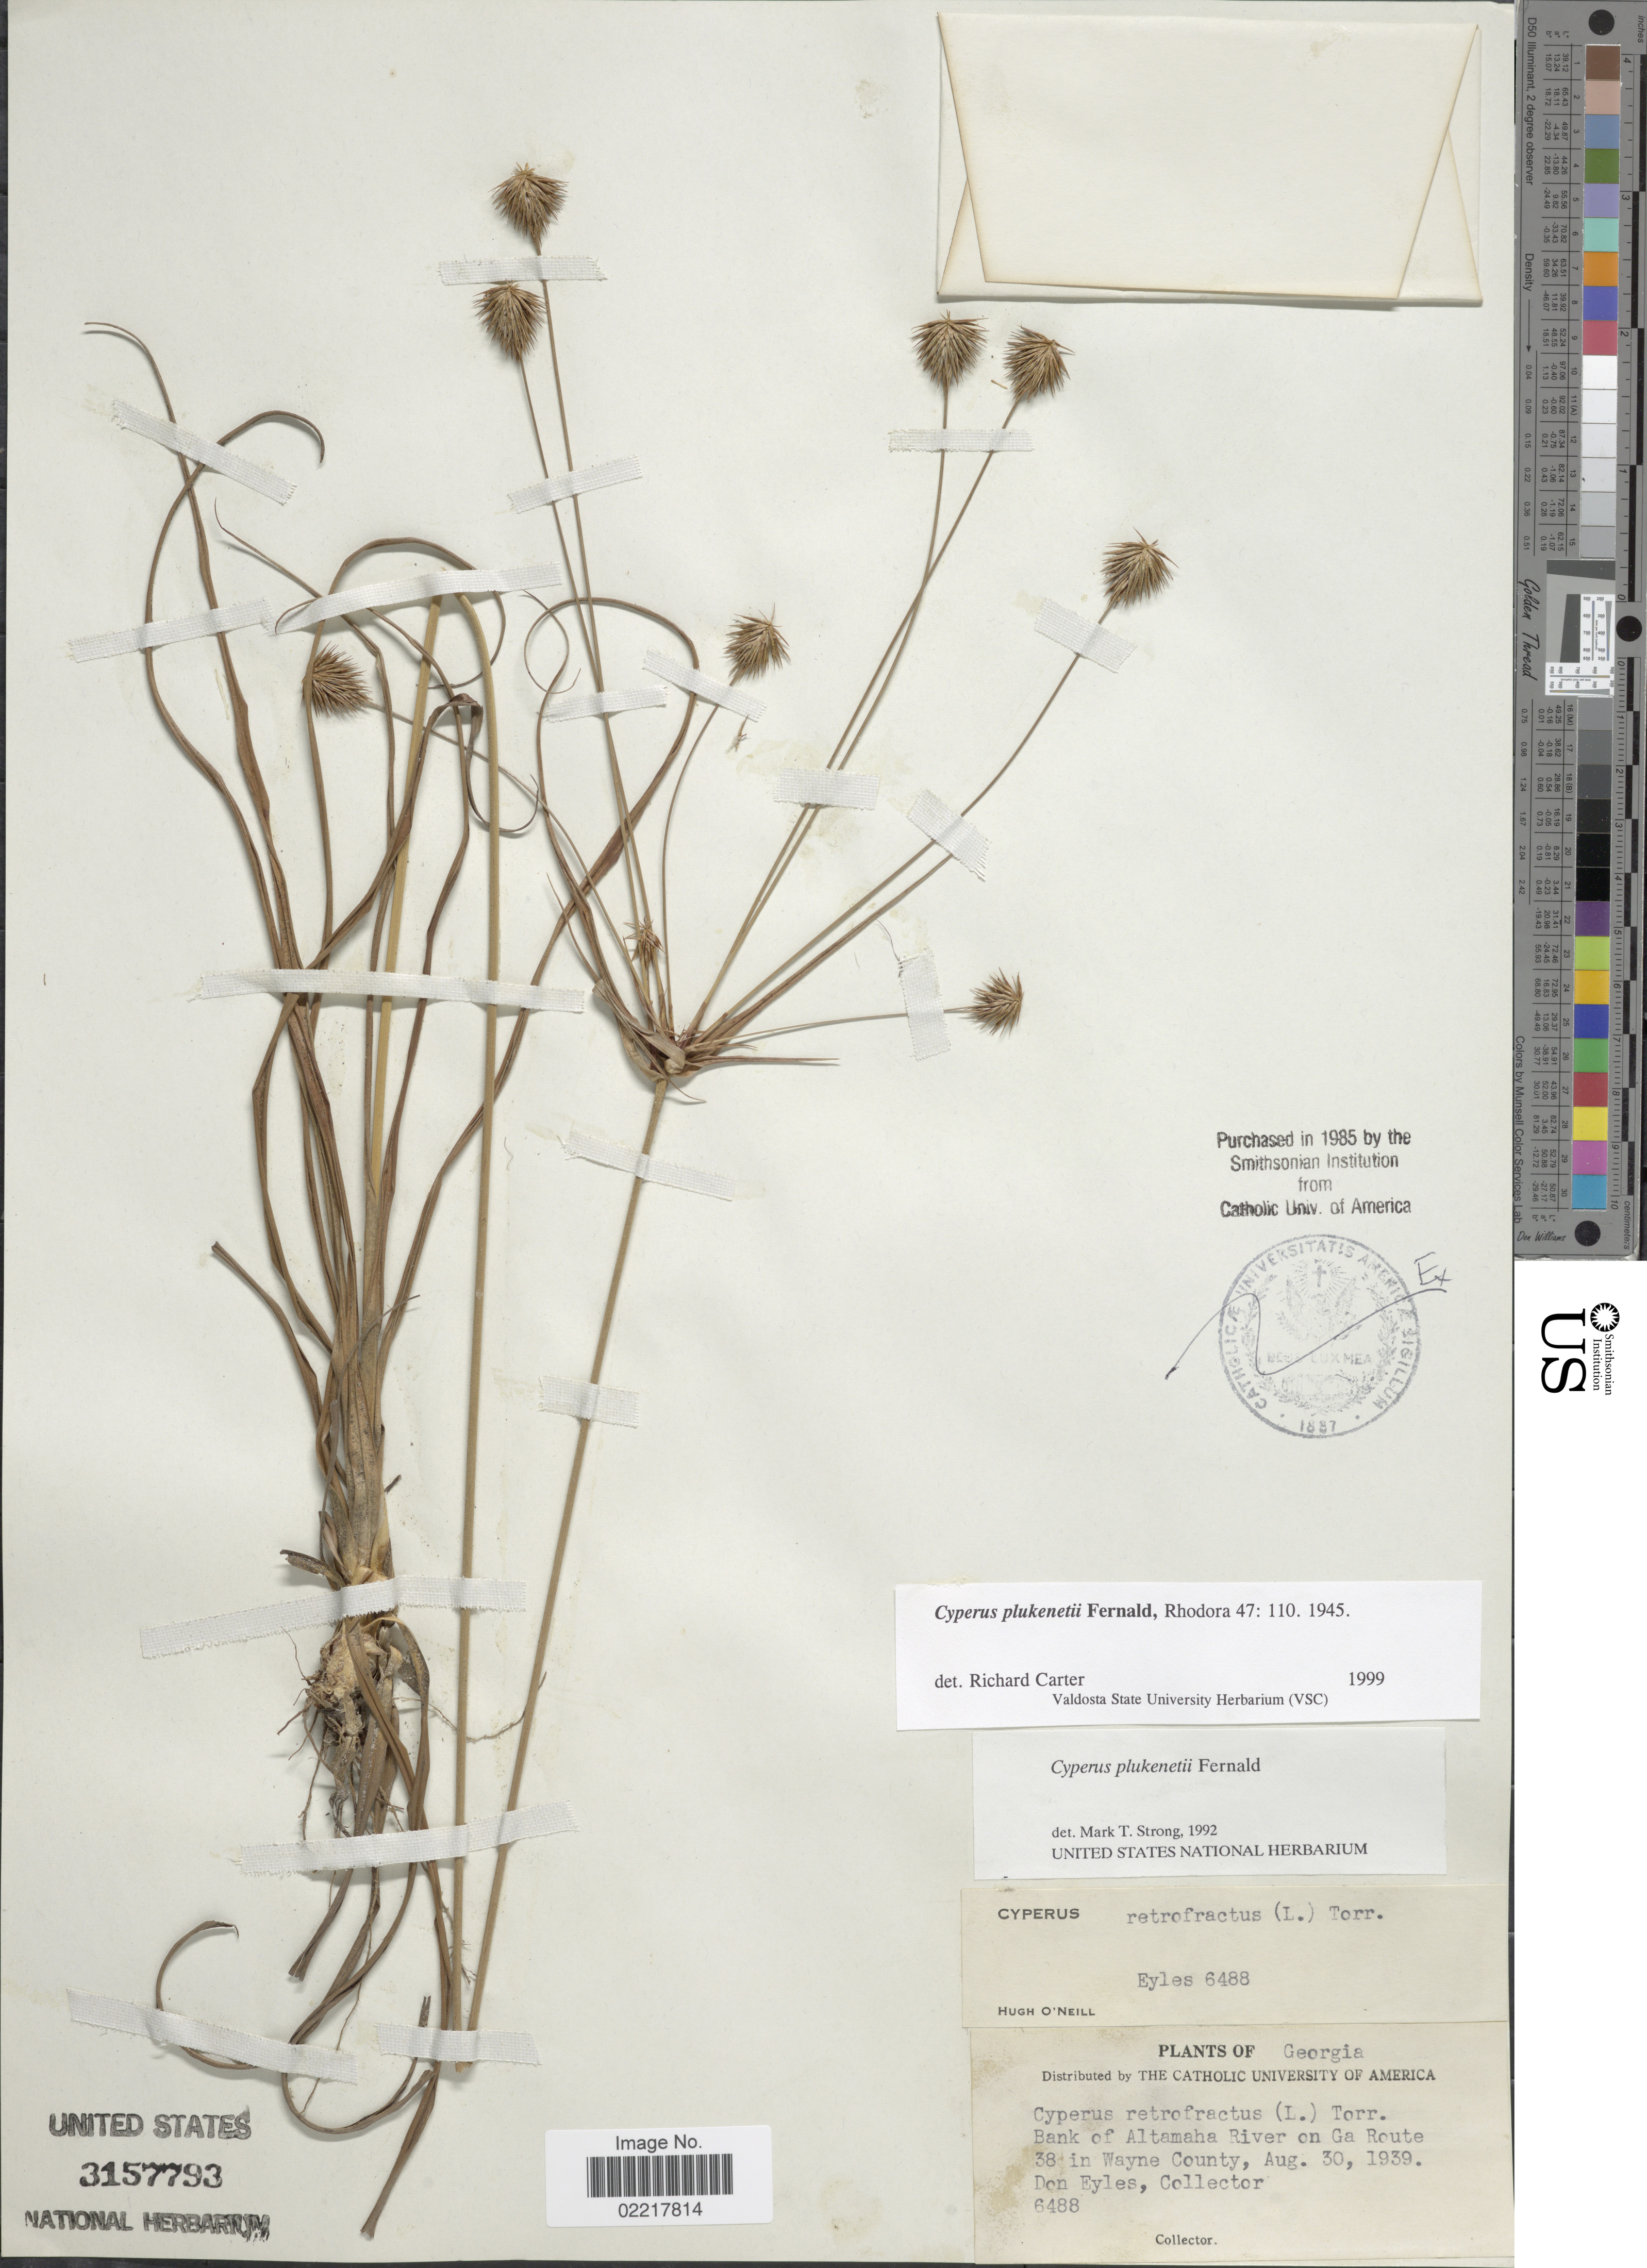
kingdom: Plantae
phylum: Tracheophyta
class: Liliopsida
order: Poales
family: Cyperaceae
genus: Cyperus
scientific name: Cyperus plukenetii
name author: Fernald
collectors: D. Eyles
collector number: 6488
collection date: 1939-08-30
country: United States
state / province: Georgia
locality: Bank of Altamaha River on Ga Route 38 in Wayne County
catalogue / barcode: US 3157793